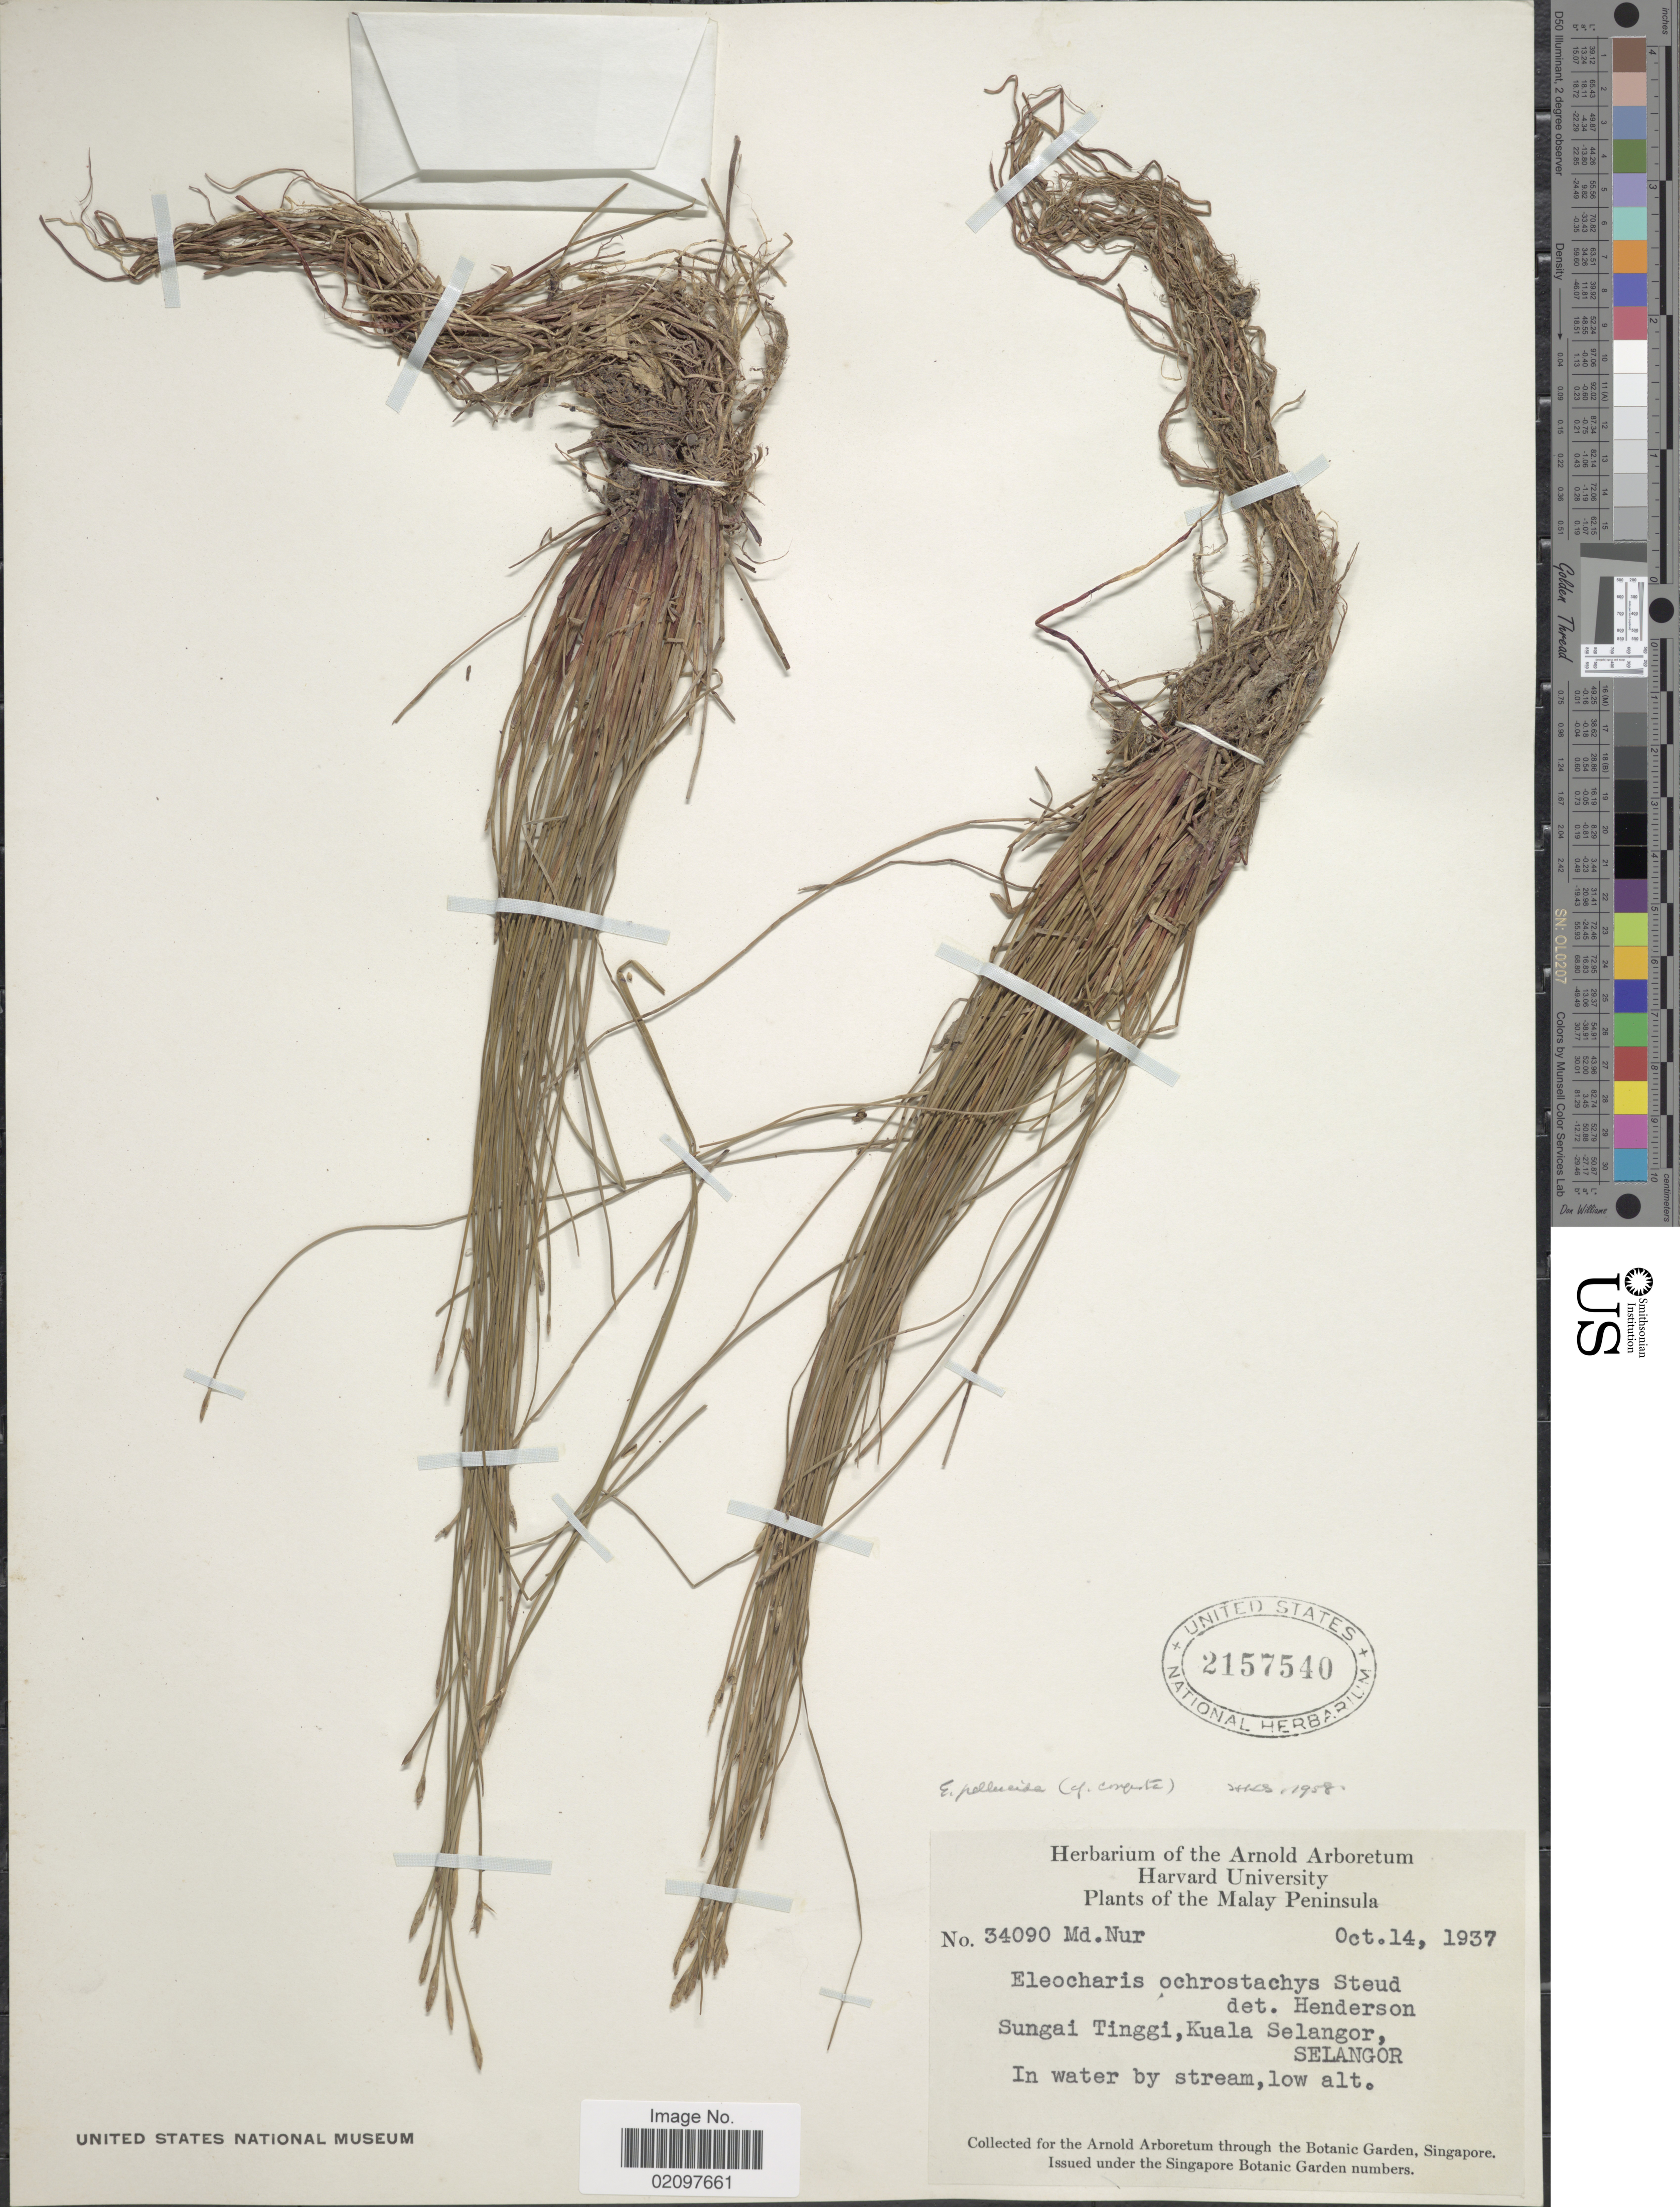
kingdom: Plantae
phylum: Tracheophyta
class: Liliopsida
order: Poales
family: Cyperaceae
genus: Eleocharis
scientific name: Eleocharis ochrostachys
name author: Steud.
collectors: M. Nur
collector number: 34090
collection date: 1937-10-14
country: Malaysia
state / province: Selangor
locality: Malay Peninsula, Sungai Tinggi, Kuala Selangor, In water by stream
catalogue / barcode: US 2157540